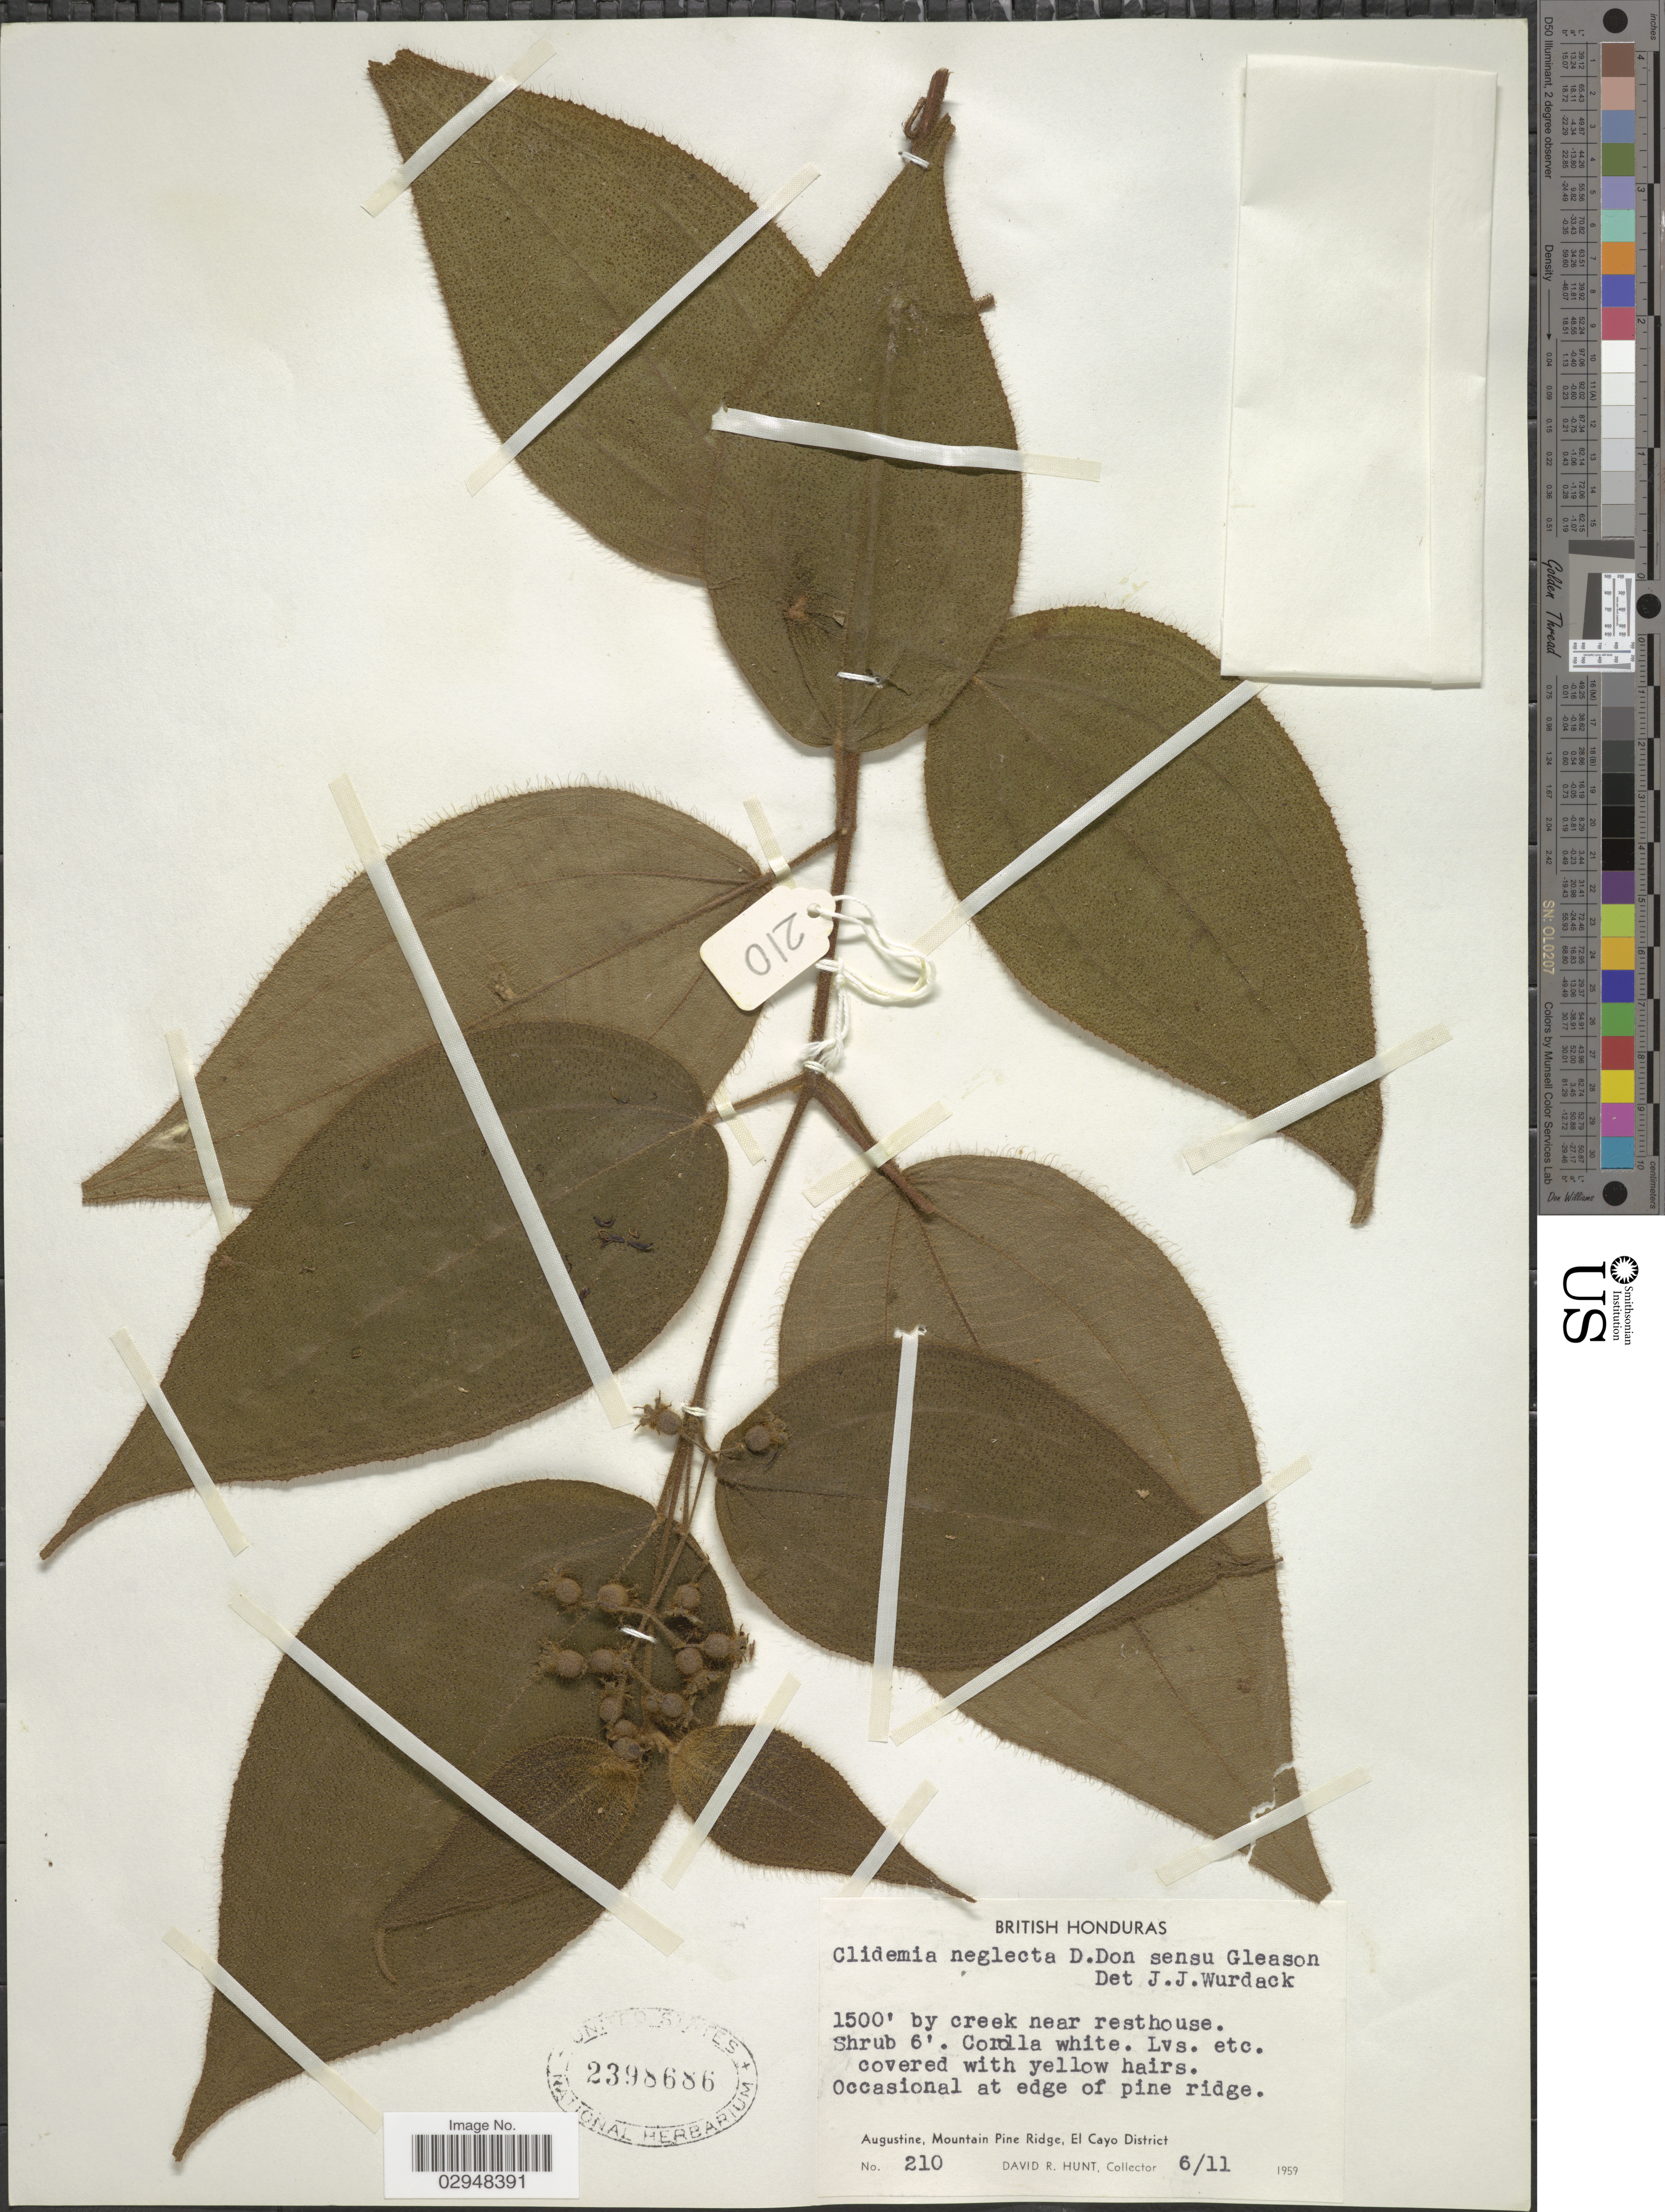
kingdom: Plantae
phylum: Tracheophyta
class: Magnoliopsida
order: Myrtales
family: Melastomataceae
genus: Clidemia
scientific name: Clidemia urceolata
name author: DC.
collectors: D. Hunt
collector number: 210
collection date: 1959-11-06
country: Belize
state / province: Cayo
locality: British Honduras, creek near resthouse, Augustine, Mountain Pine Ridge, El Cayo District.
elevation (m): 457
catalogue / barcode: US 2398686